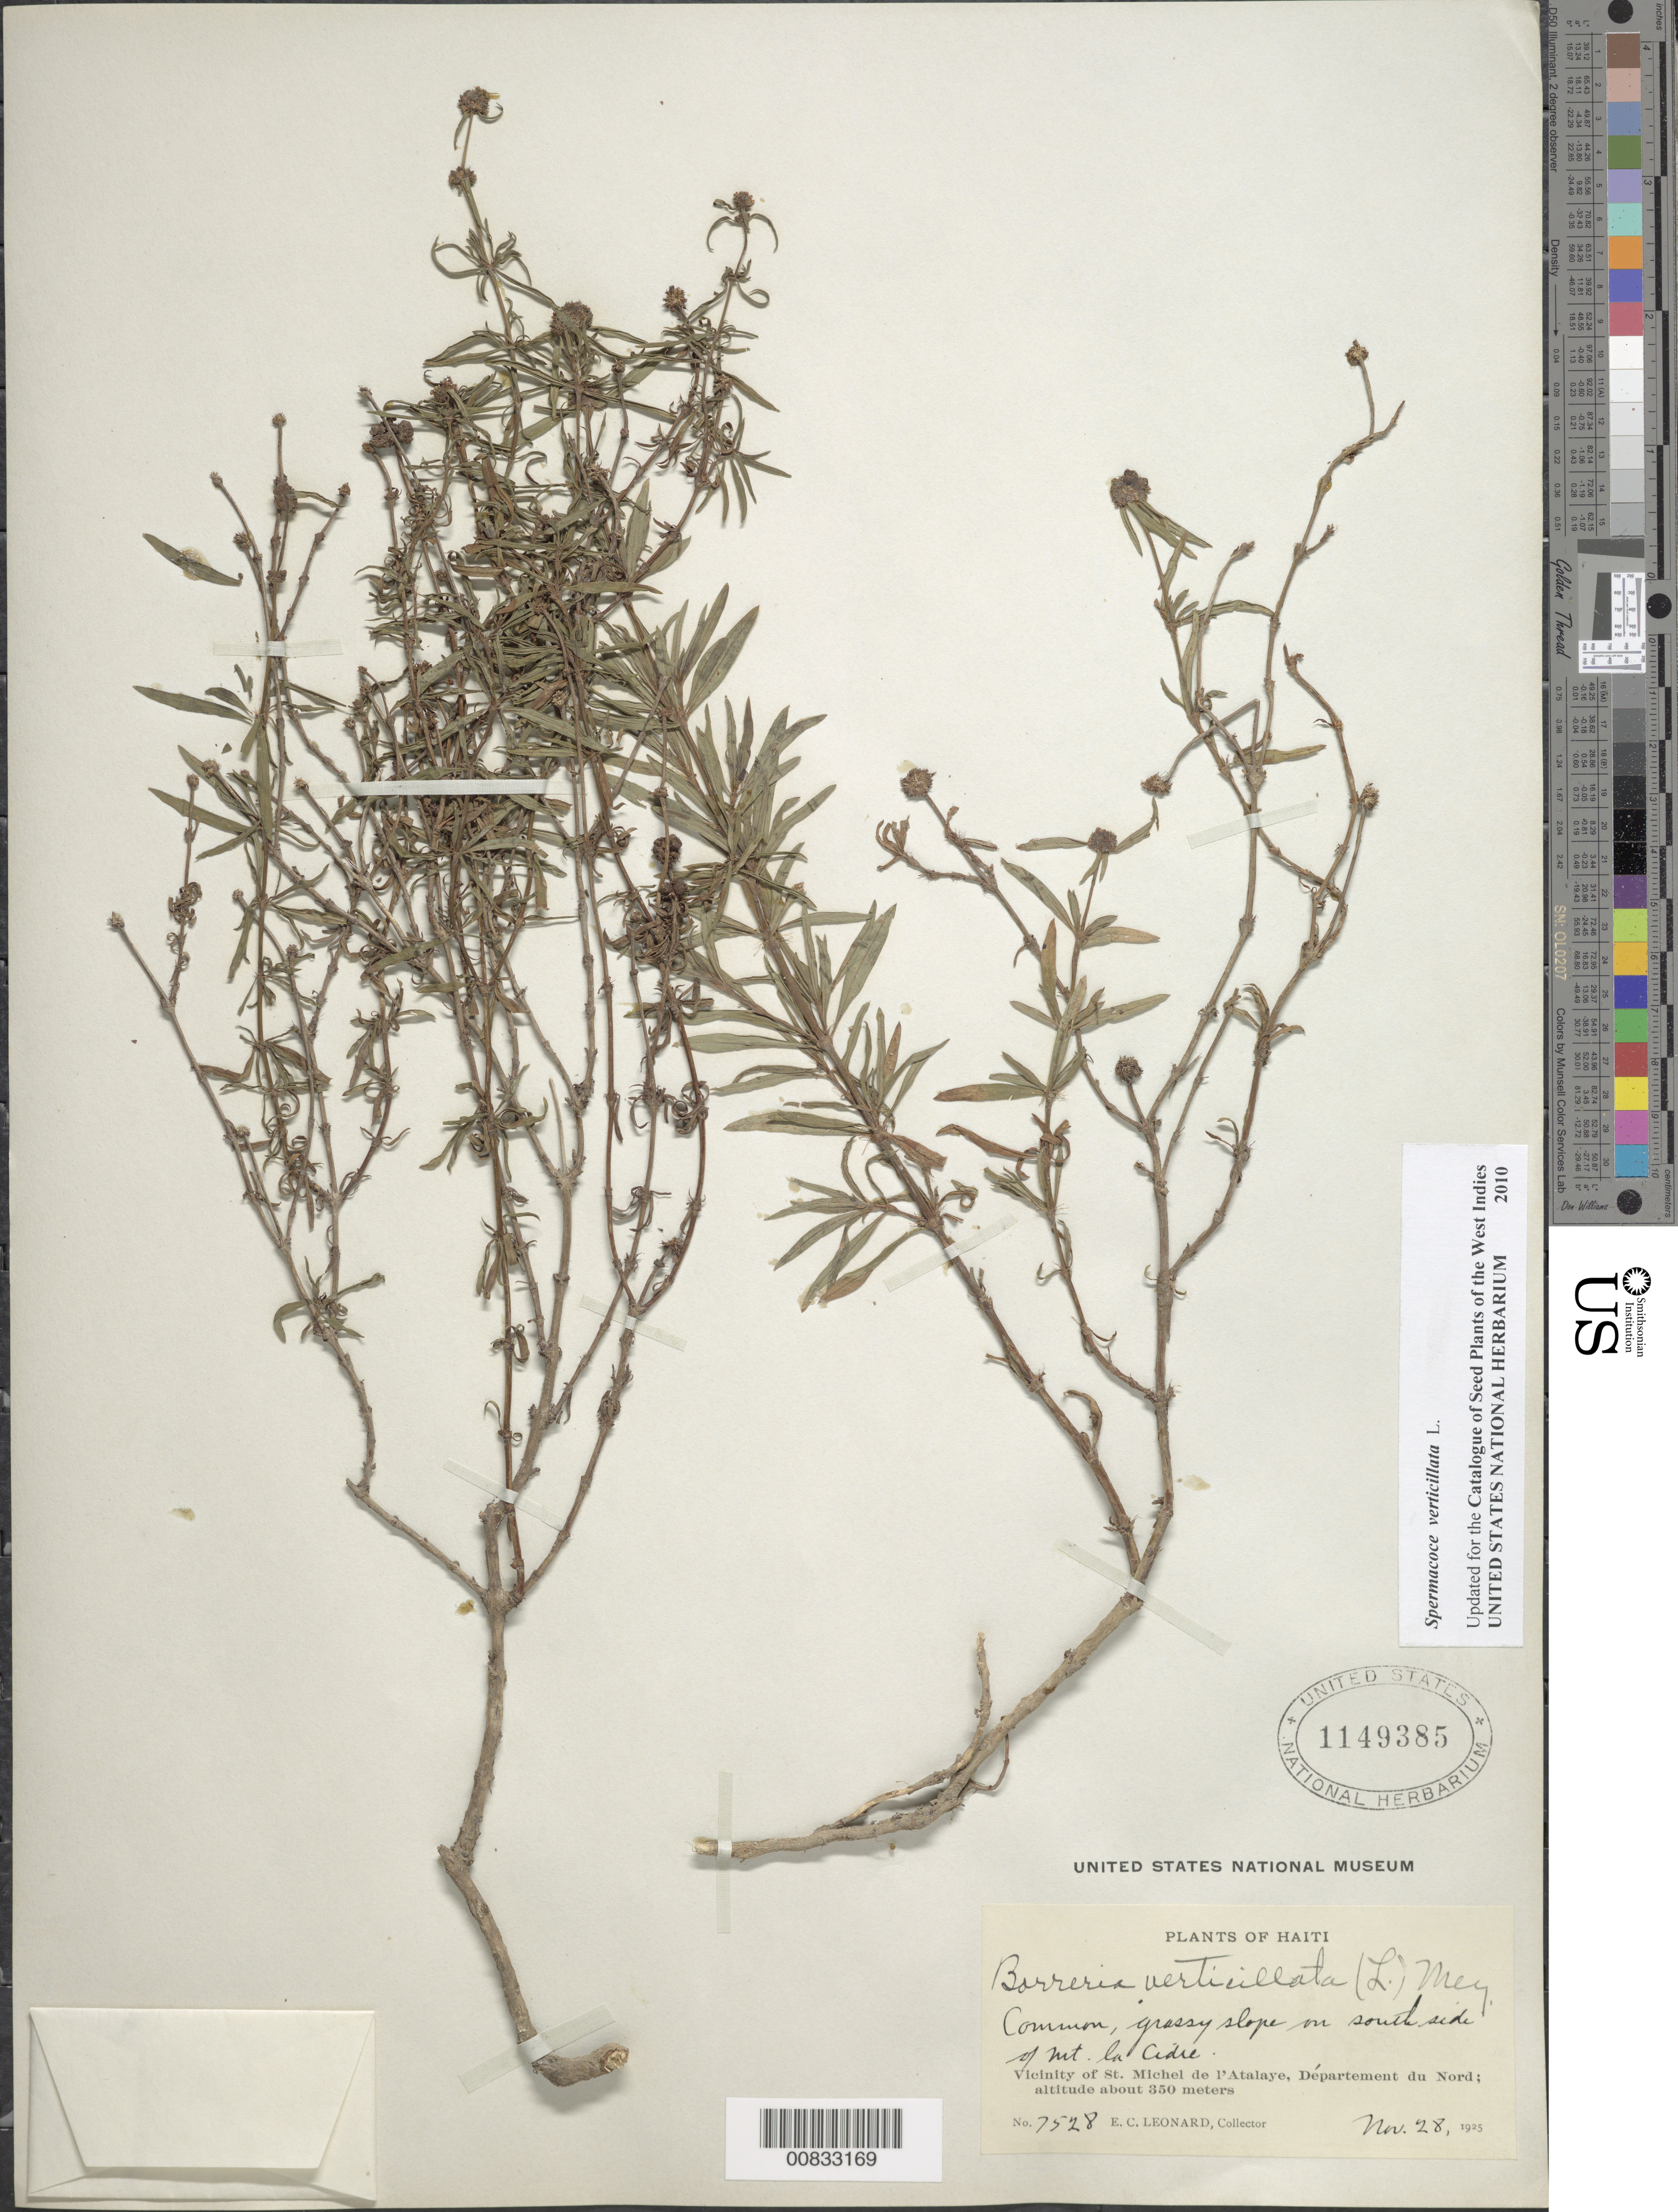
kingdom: Plantae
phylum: Tracheophyta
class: Magnoliopsida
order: Gentianales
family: Rubiaceae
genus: Spermacoce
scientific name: Spermacoce verticillata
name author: L.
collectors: E. C. Leonard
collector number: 7528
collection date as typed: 28 Nov 1925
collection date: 1925-11-28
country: Haiti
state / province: Artibonite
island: Hispaniola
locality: Vicinity of St. Michel de l'Atalaye, south side of Mt. la Cidre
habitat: Grassy slope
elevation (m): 350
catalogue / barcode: US 1149385